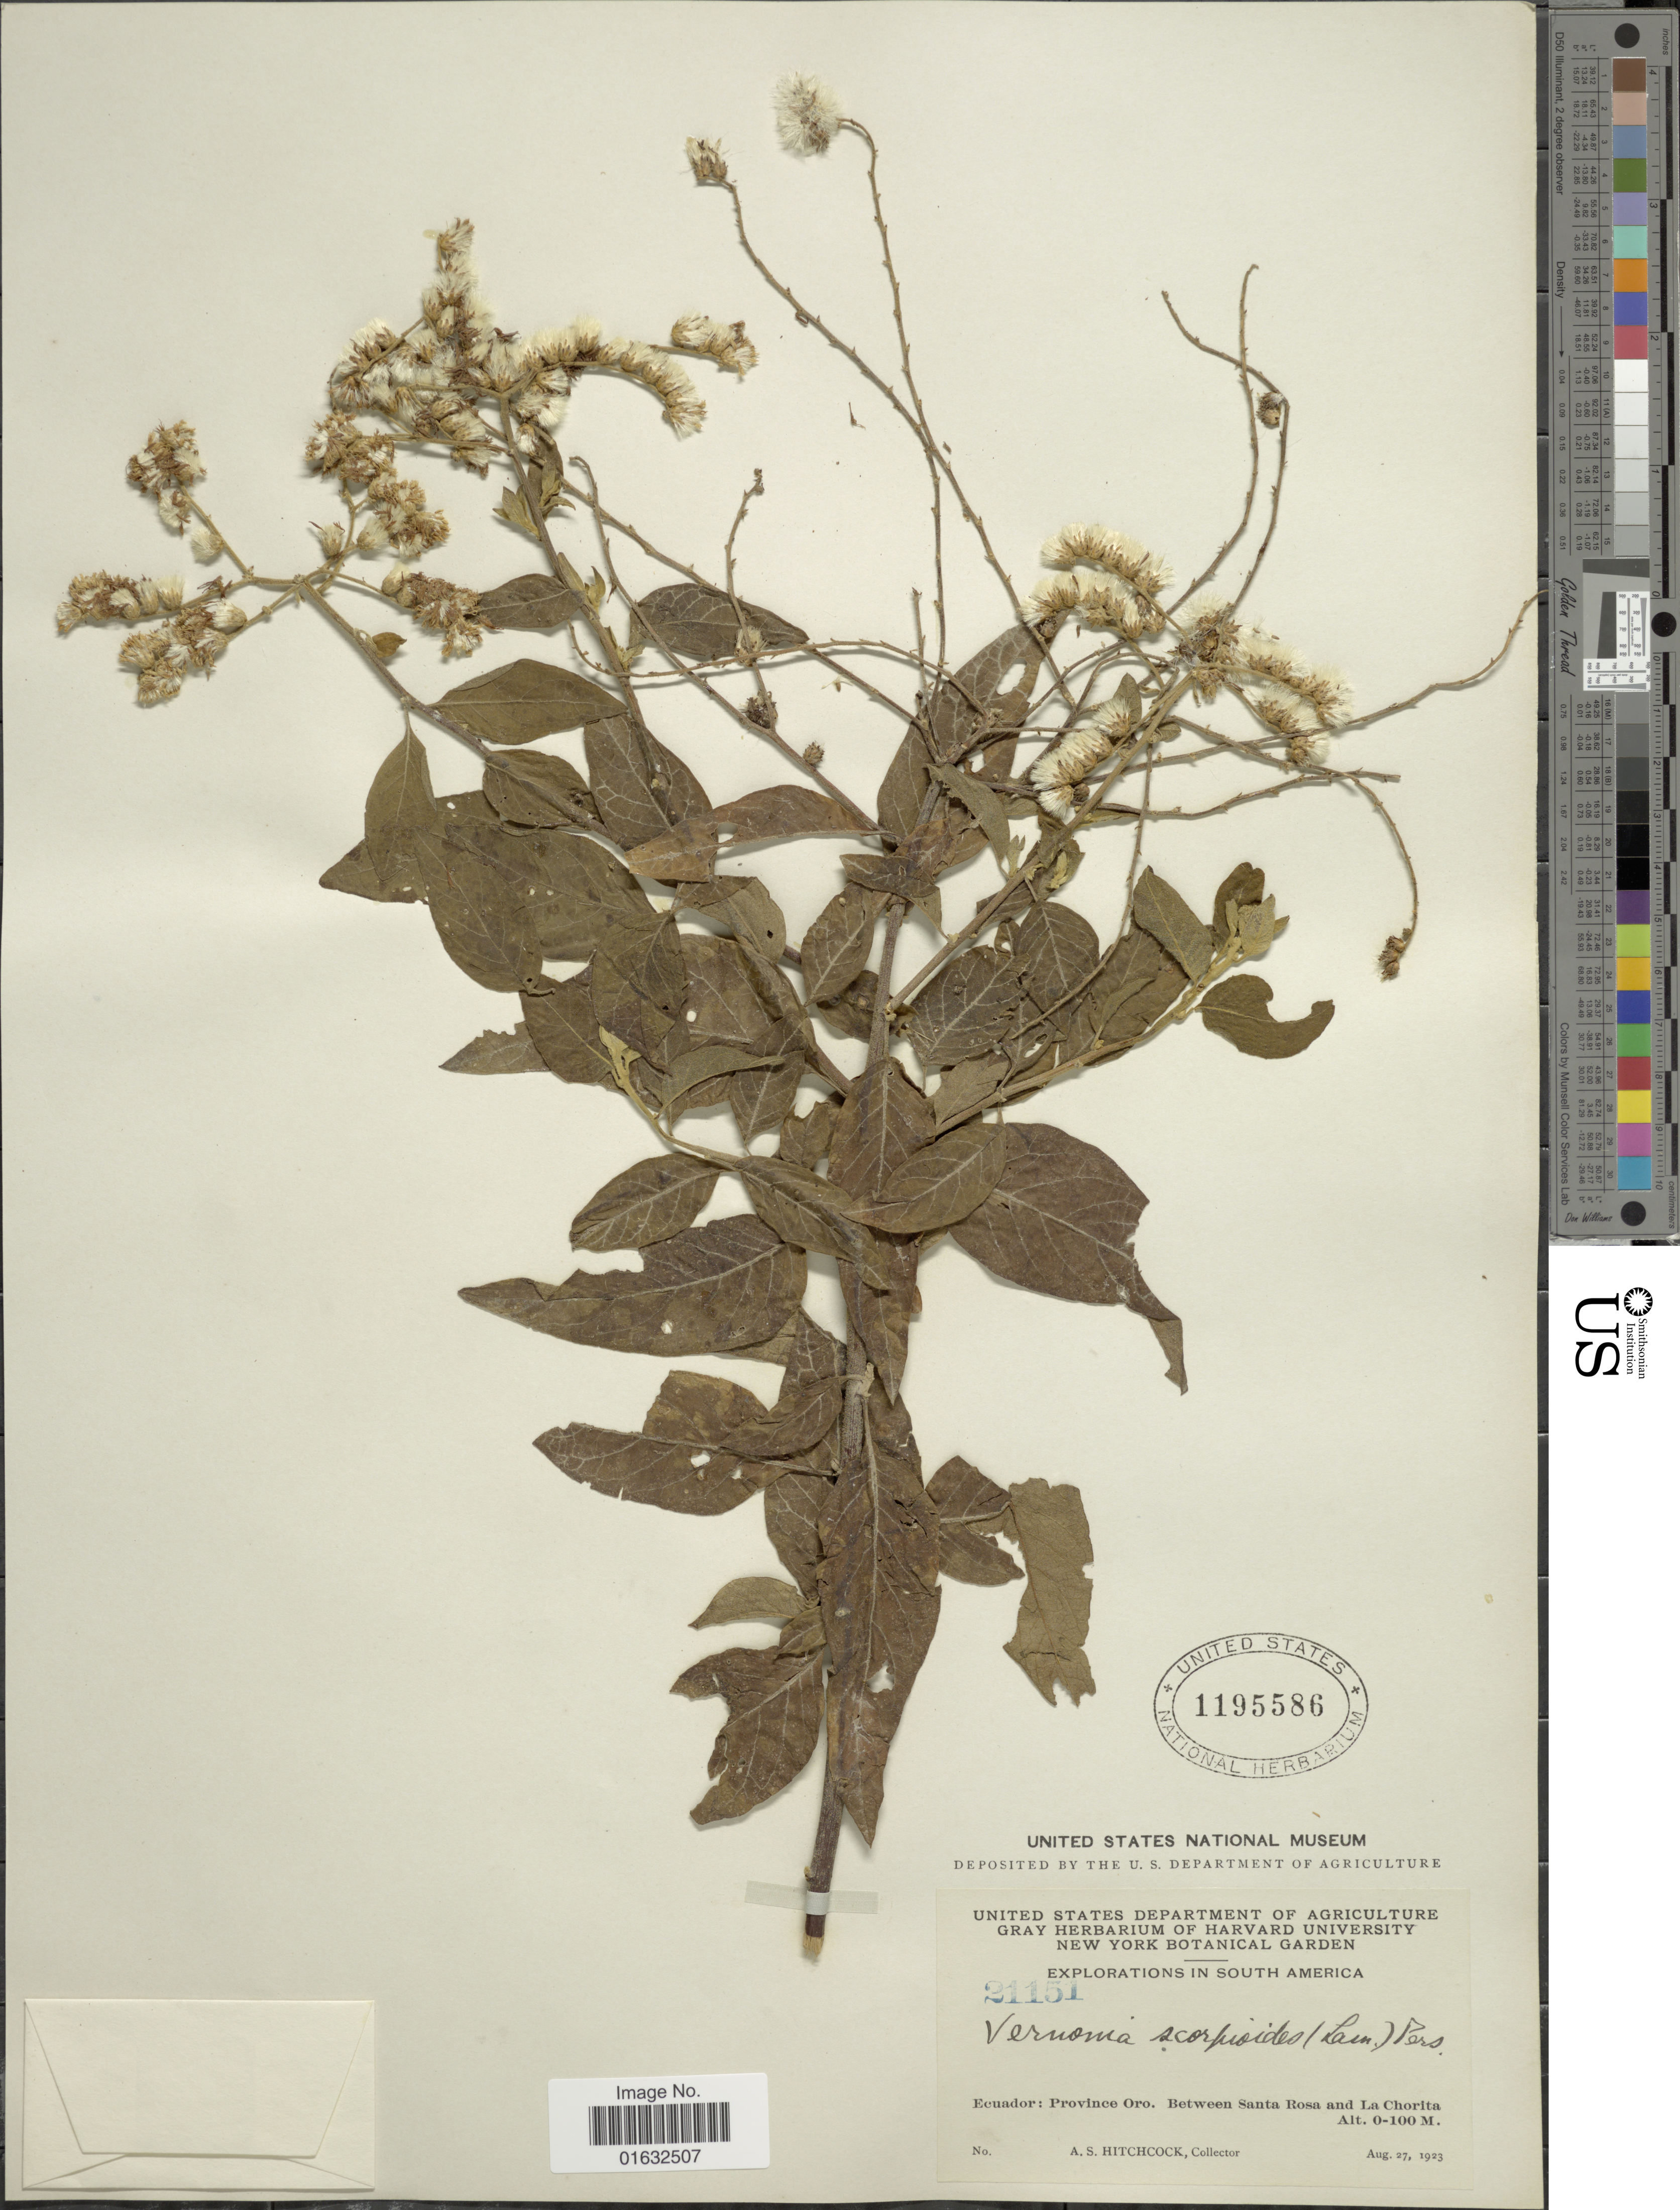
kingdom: Plantae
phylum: Tracheophyta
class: Magnoliopsida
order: Asterales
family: Asteraceae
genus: Cyrtocymura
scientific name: Cyrtocymura scorpioides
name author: (Lam.) H. Rob.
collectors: A. S. Hitchcock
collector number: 21151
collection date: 1923-08-27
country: Ecuador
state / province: El Oro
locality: Province Oro: Between Santa Rosa and La Chorita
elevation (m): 0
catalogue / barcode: US 1195586